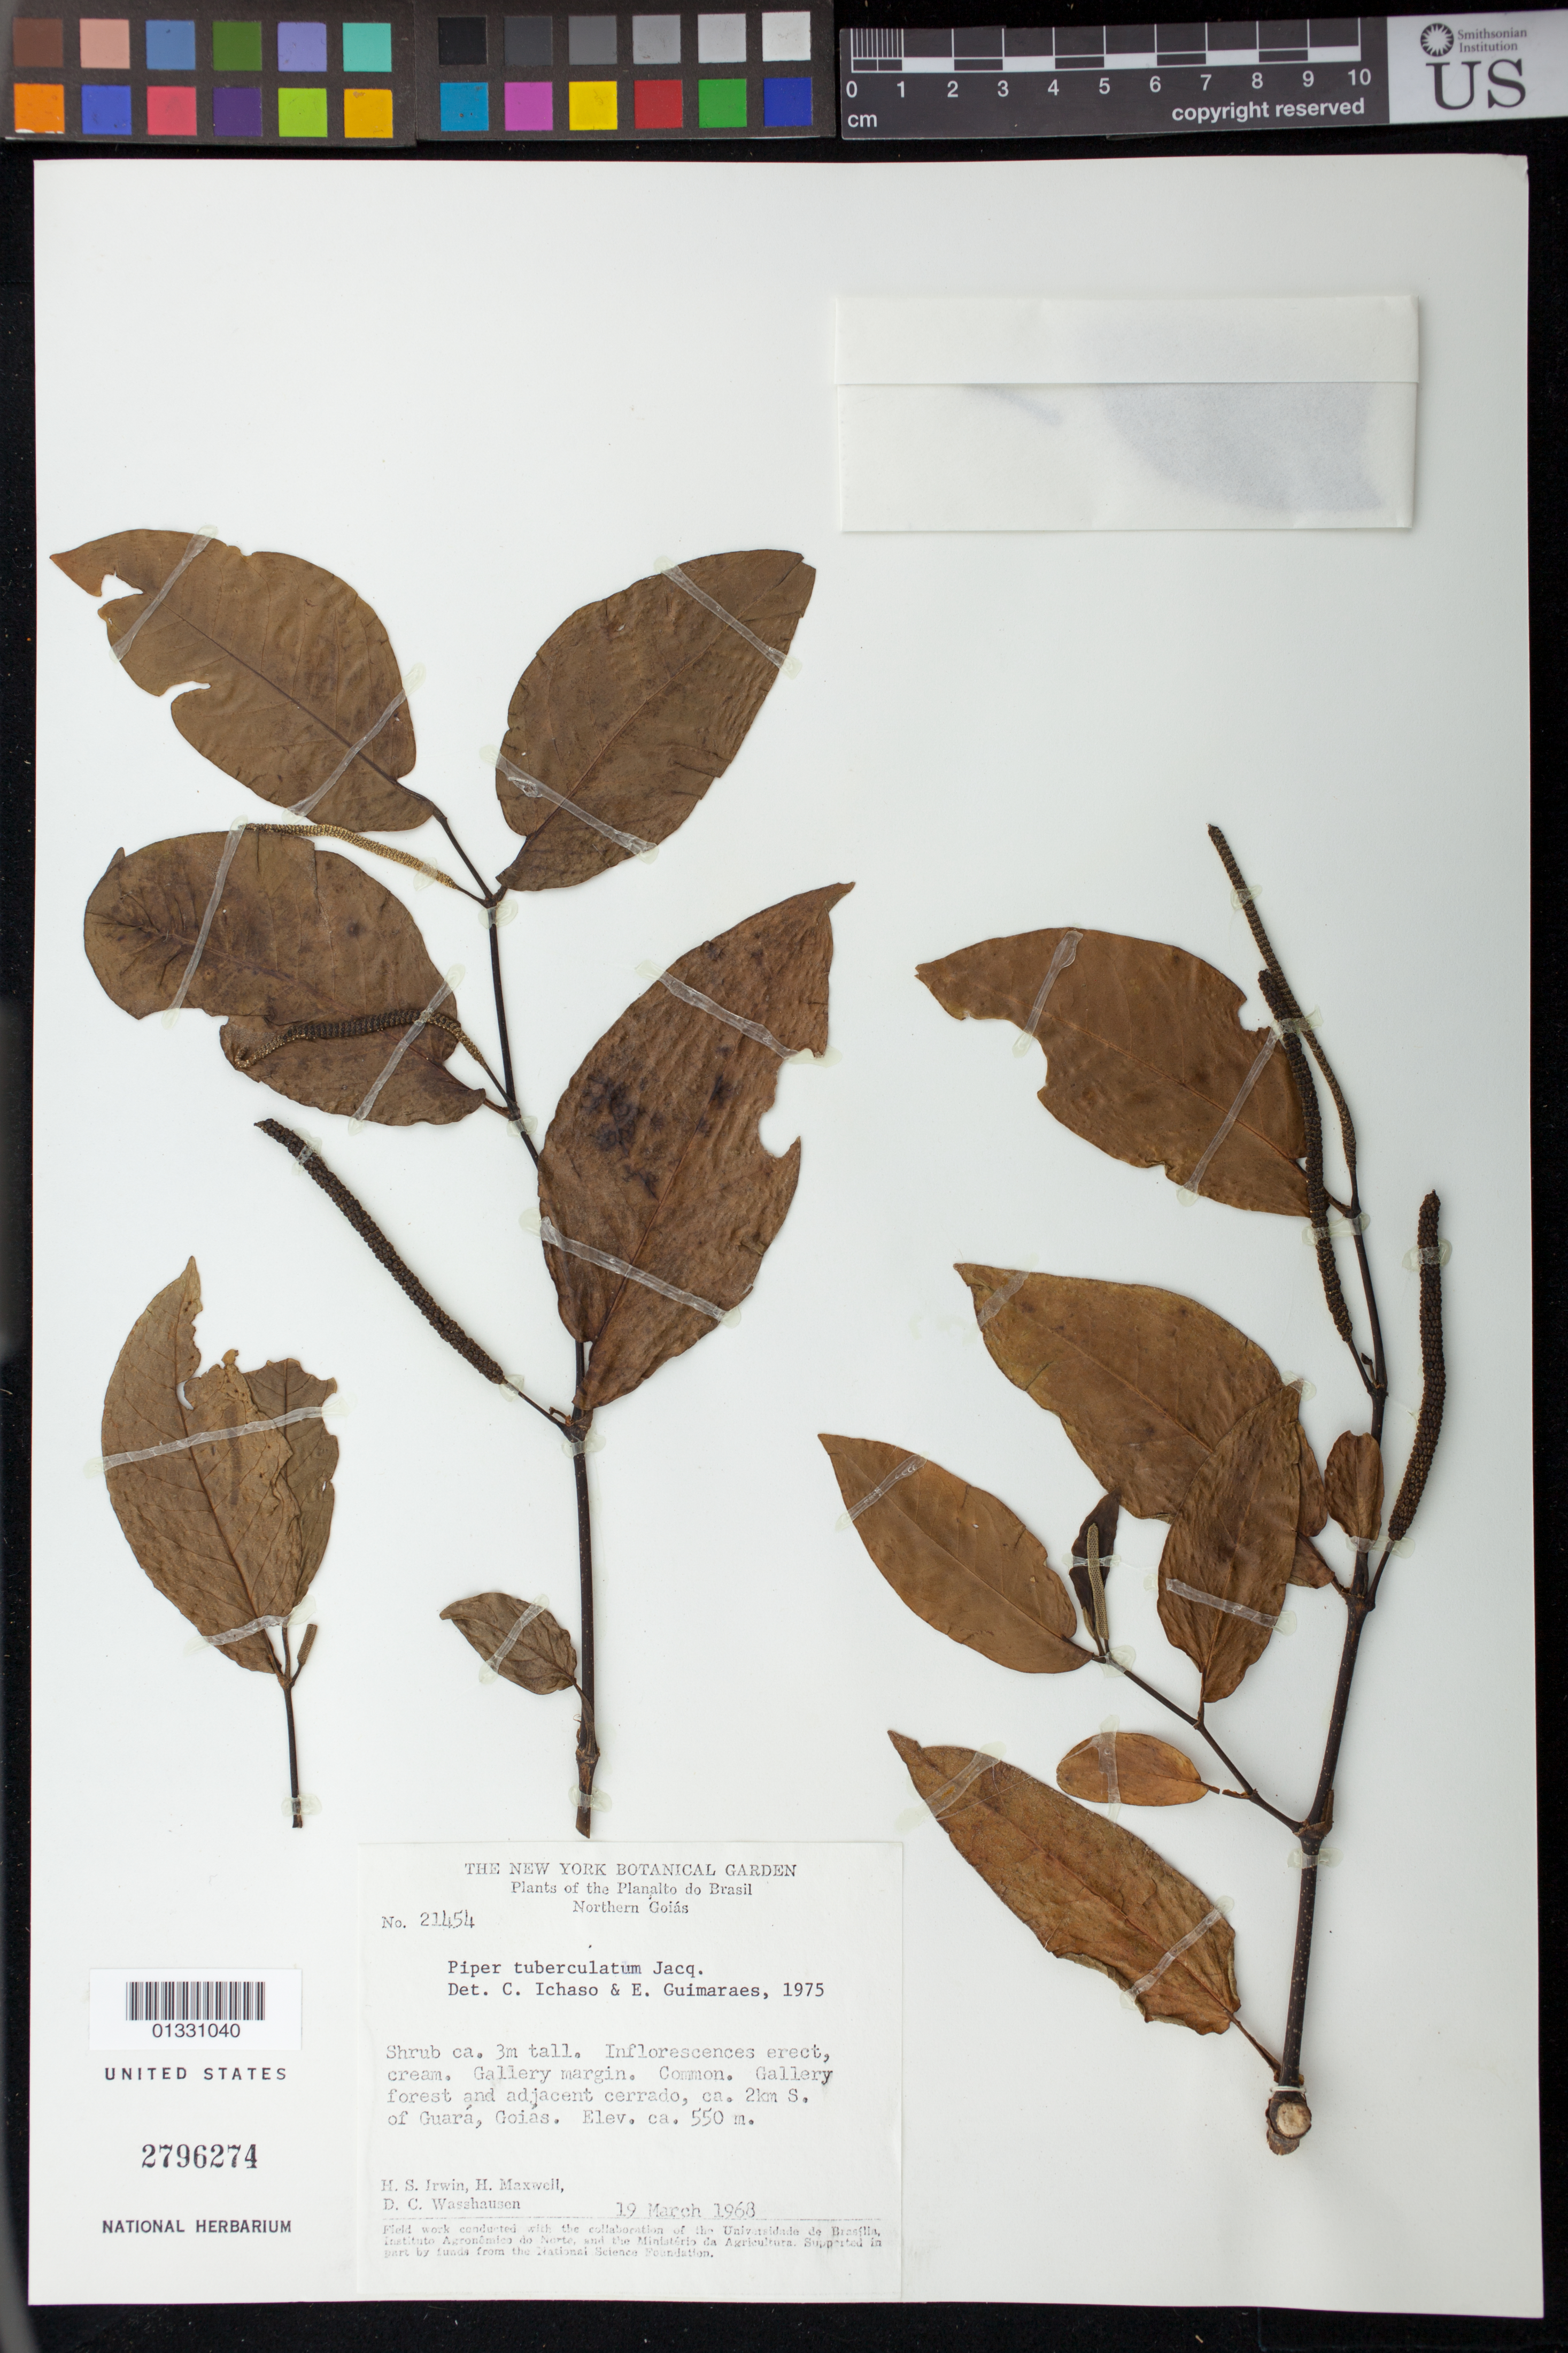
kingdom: Plantae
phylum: Tracheophyta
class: Magnoliopsida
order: Piperales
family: Piperaceae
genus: Piper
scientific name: Piper tuberculatum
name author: Jacq.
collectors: H. Irwin, H. Maxwell & D. C. Wasshausen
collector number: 21454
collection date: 1968-03-19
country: Brazil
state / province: Goiás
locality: ca. 2 km S of Guiará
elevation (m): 550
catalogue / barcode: US 2796274